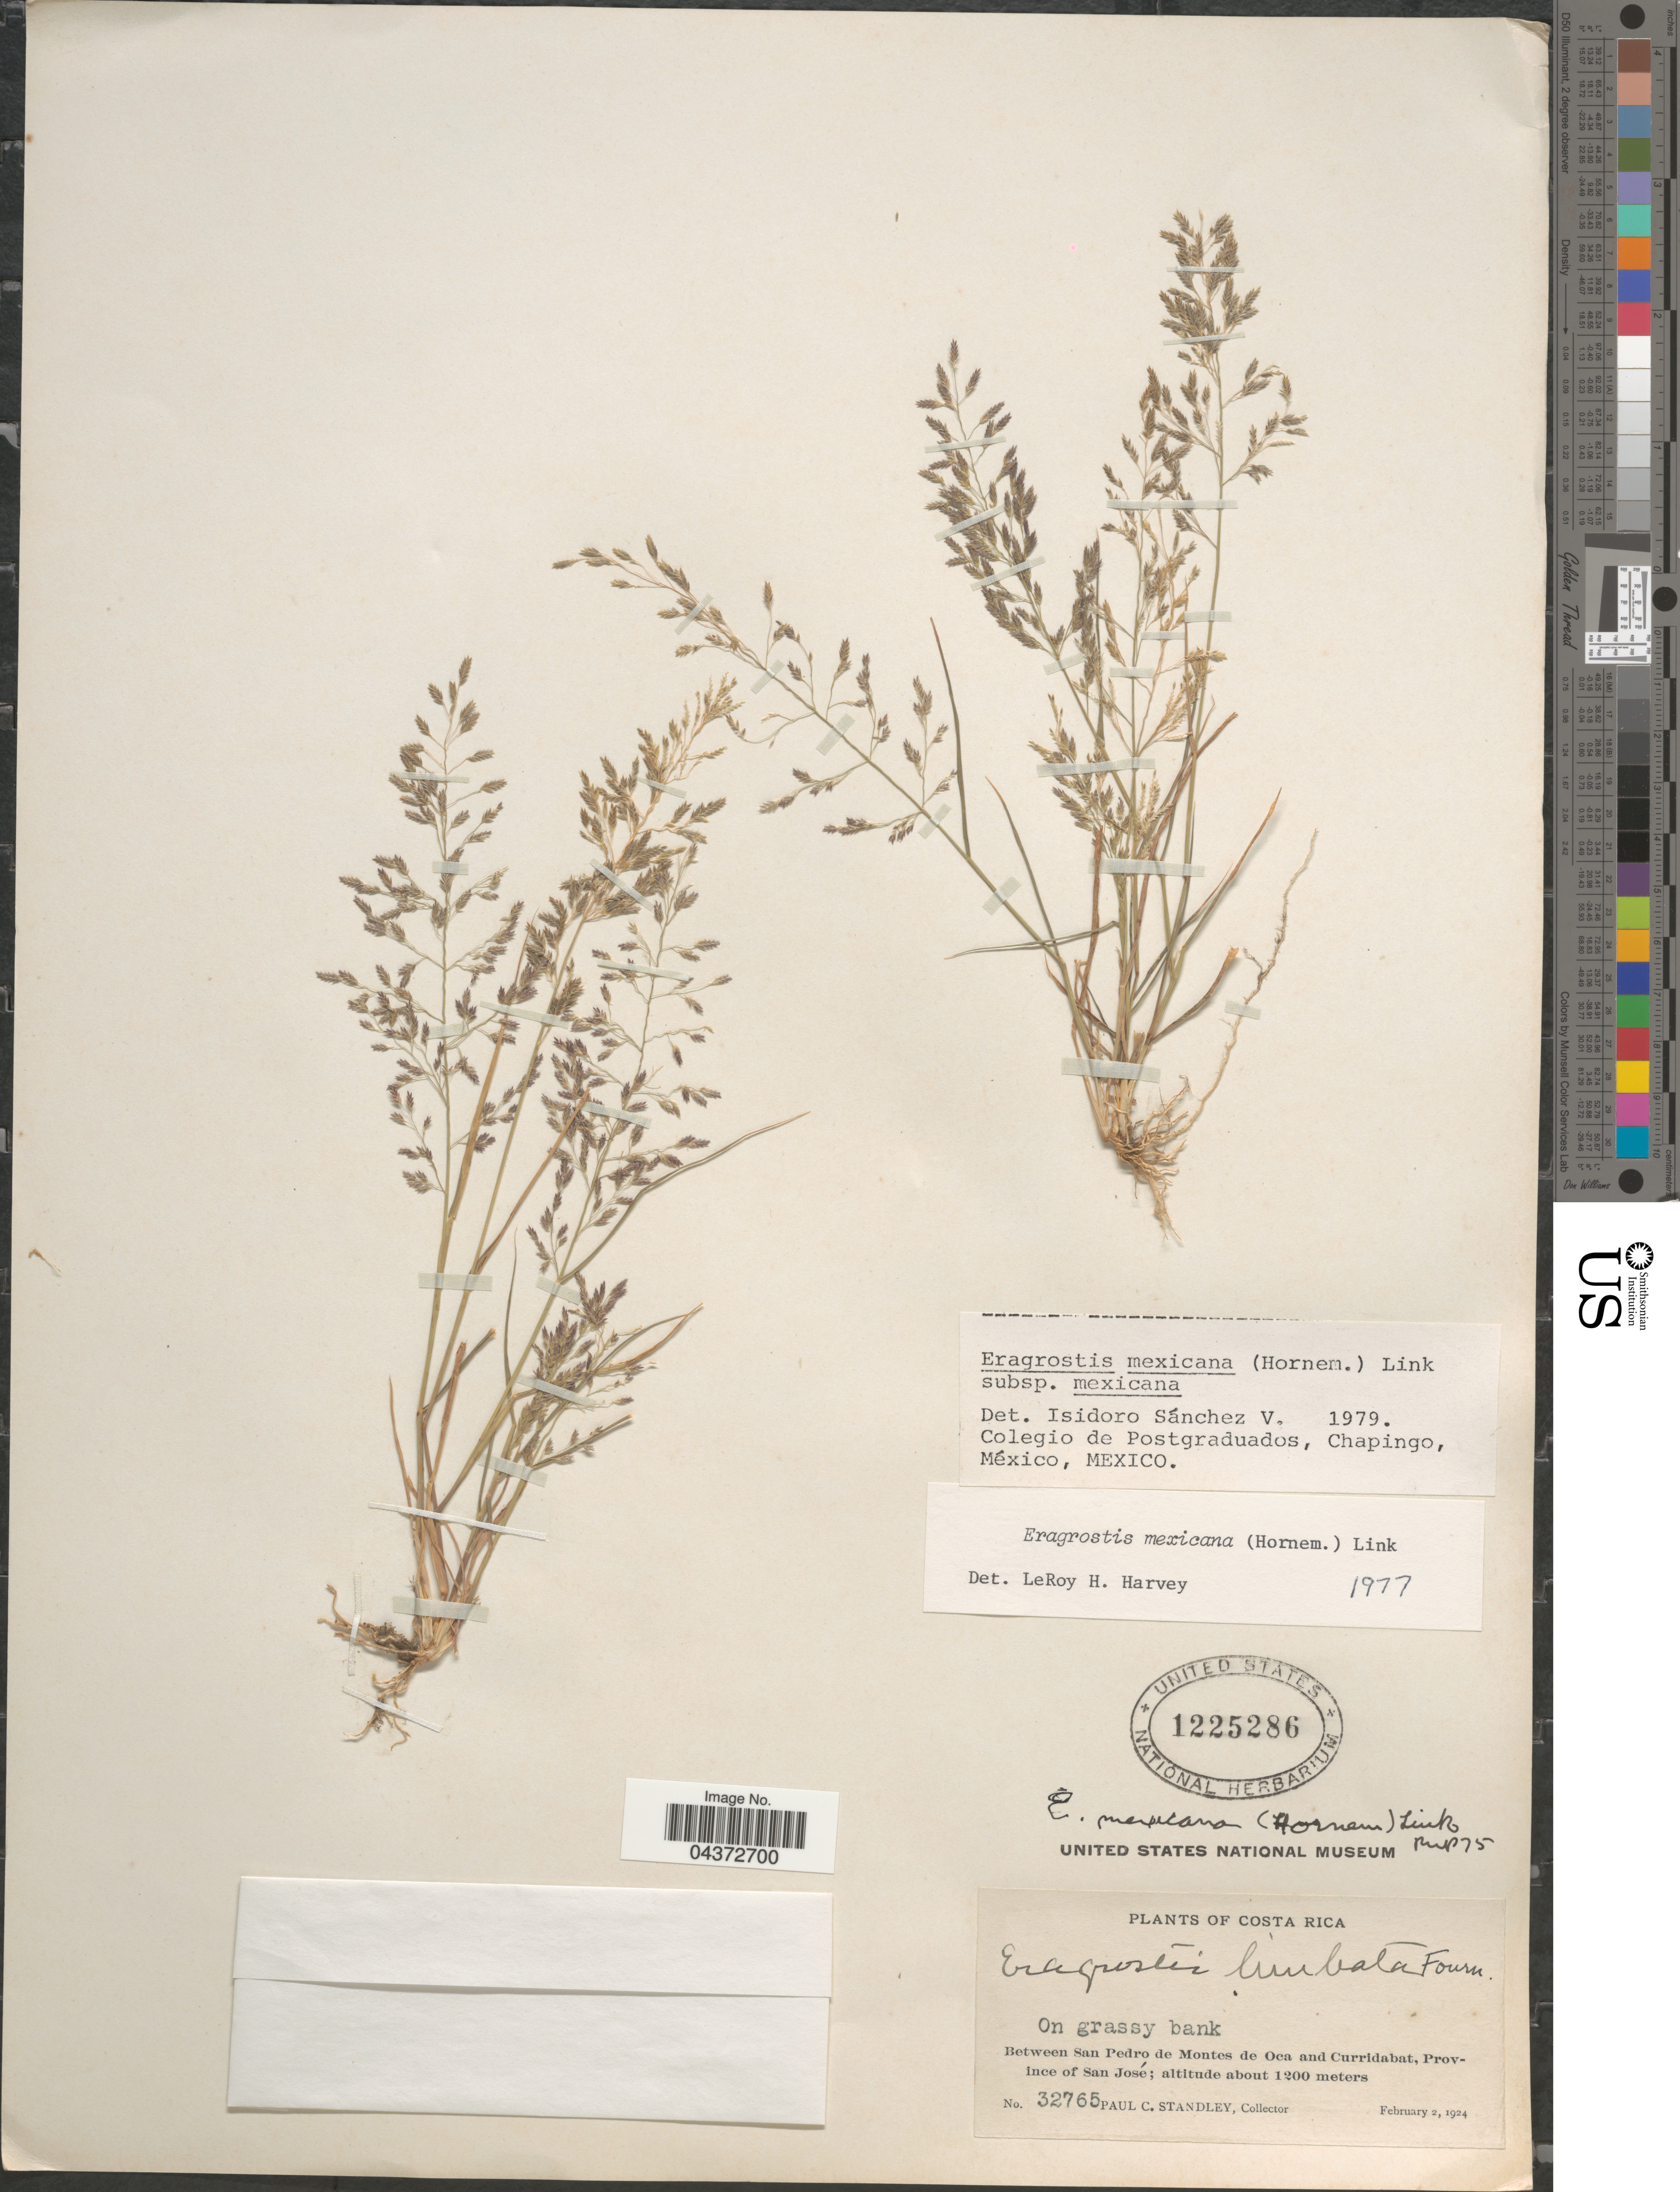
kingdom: Plantae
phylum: Tracheophyta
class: Liliopsida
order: Poales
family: Poaceae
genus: Eragrostis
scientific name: Eragrostis mexicana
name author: (Hornem.) Link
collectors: P. C. Standley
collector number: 32765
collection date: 1924-02-02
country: Costa Rica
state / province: San José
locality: On grassy bank. Between San Pedro de Montes de Oca and Curridabat.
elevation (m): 1200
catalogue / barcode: US 1225286